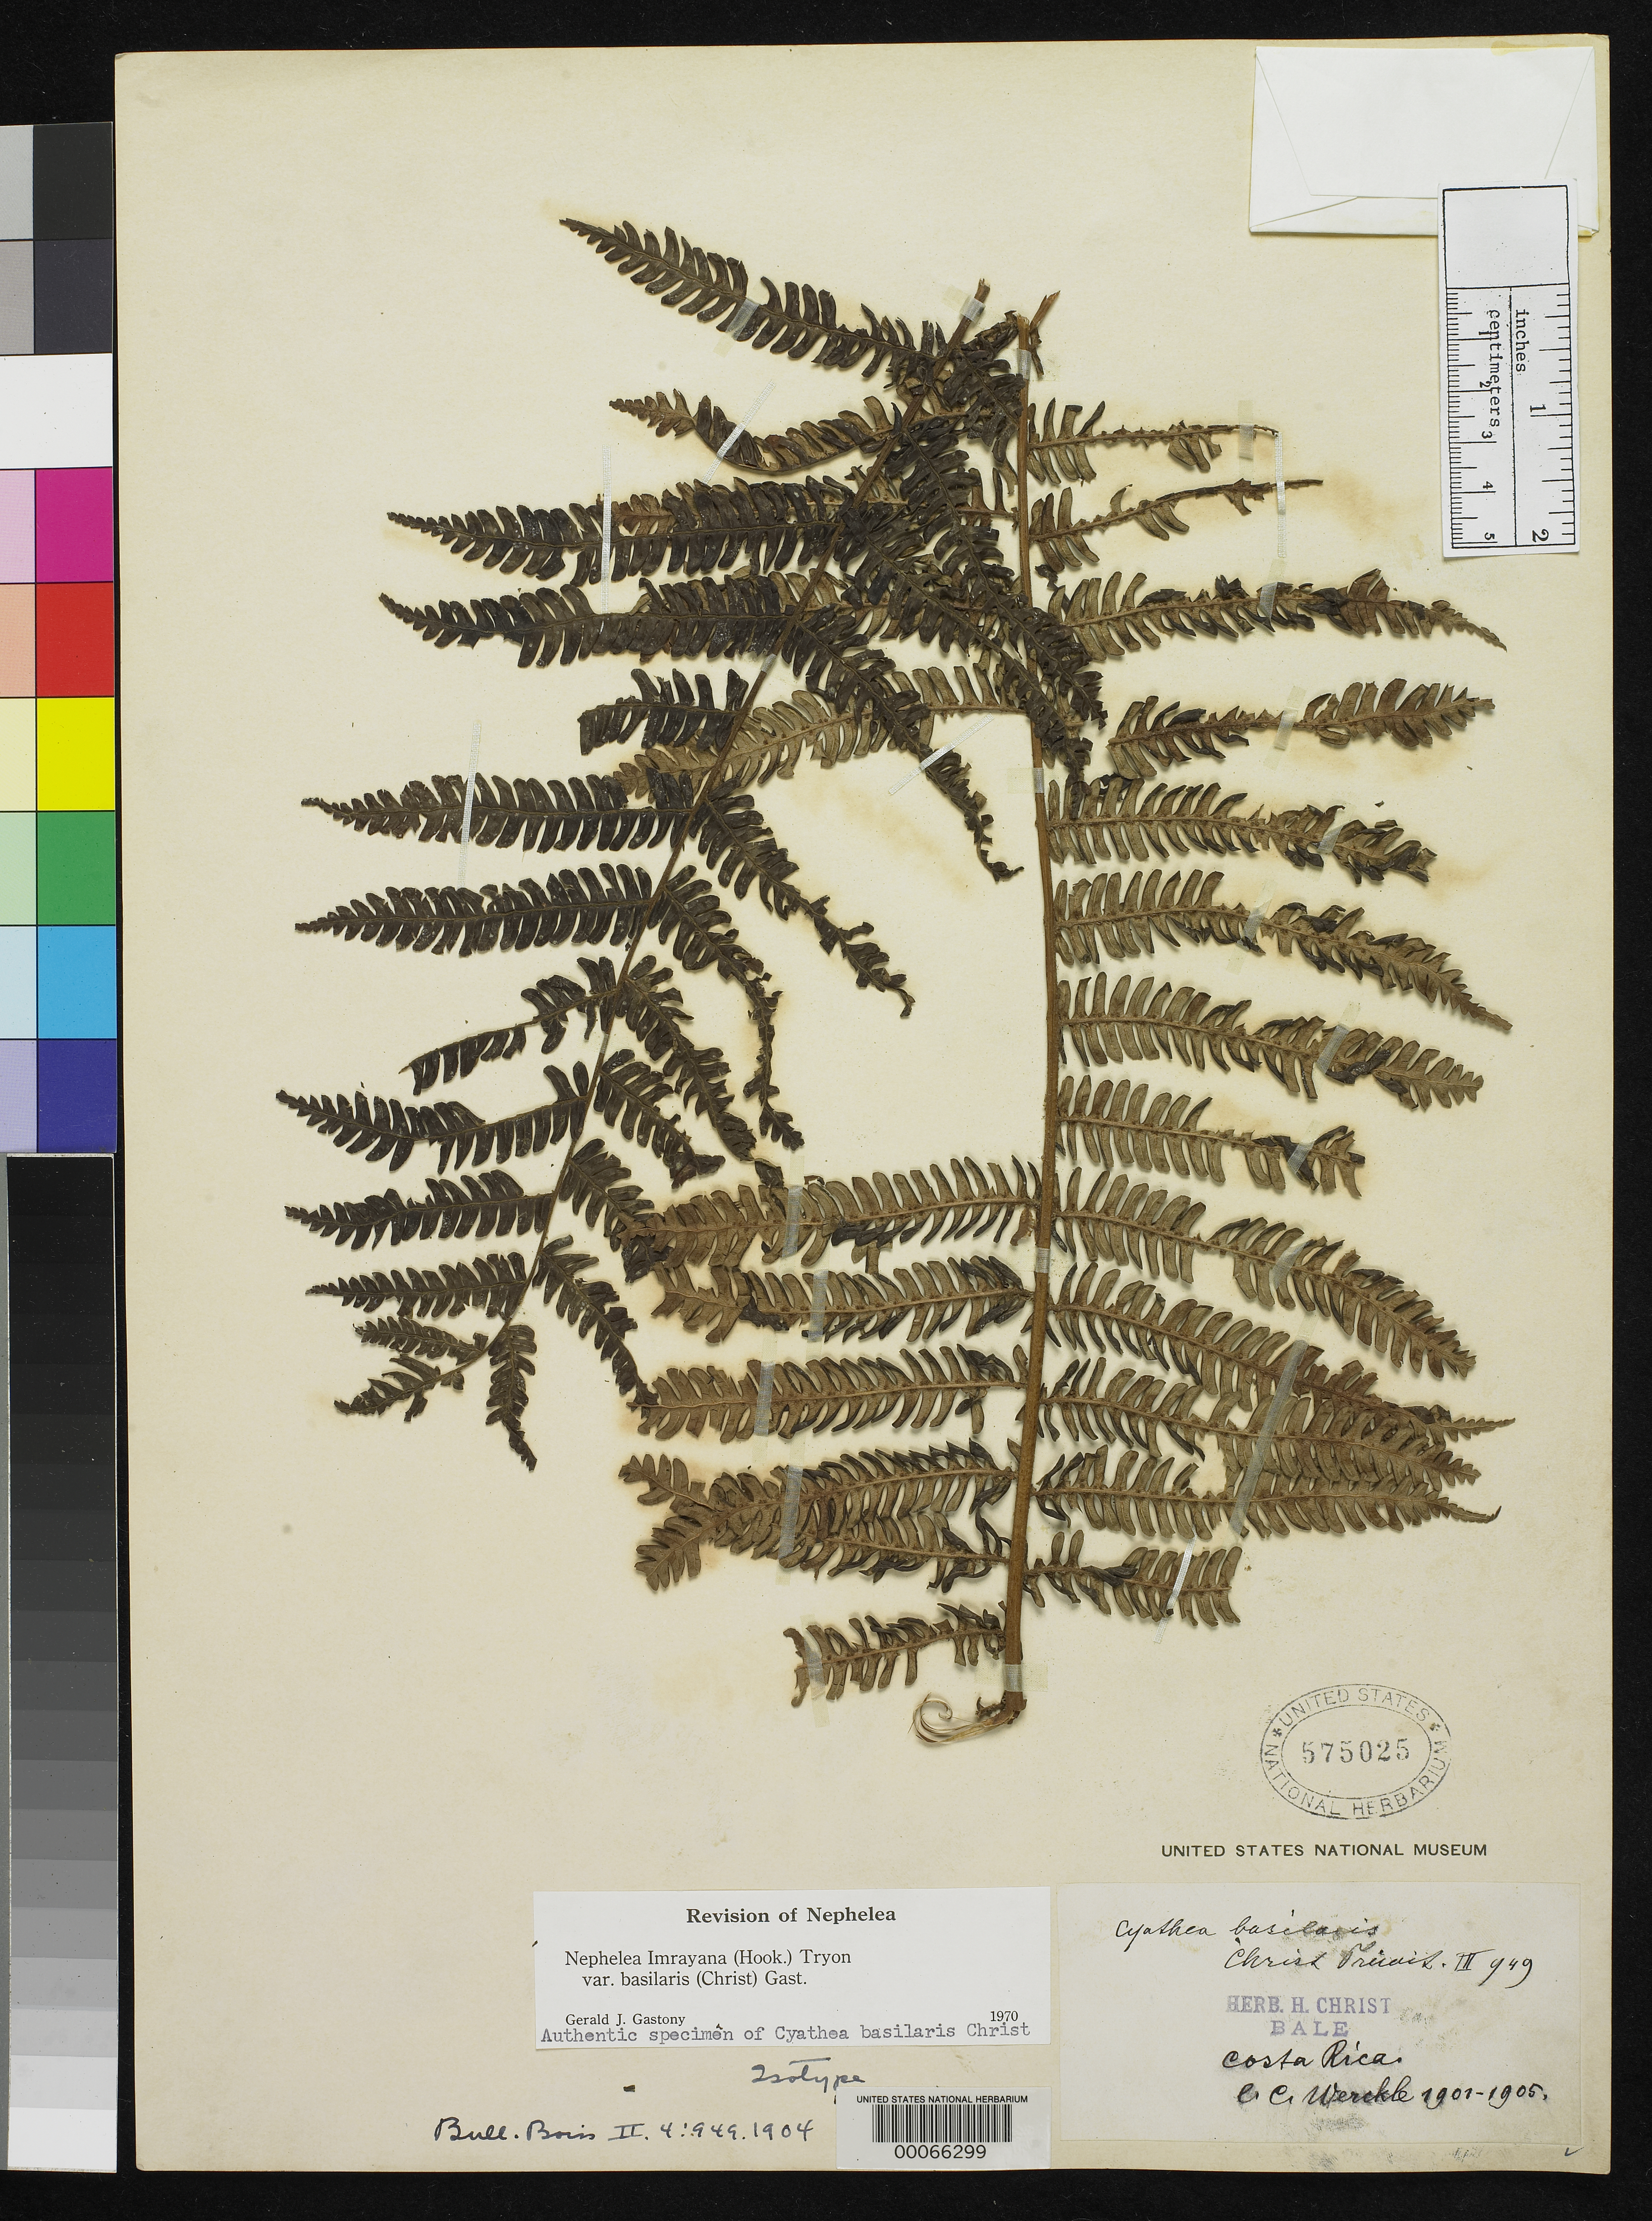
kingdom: Plantae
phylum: Tracheophyta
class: Polypodiopsida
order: Cyatheales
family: Cyatheaceae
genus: Cyathea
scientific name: Cyathea basilaris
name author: Christ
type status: Type Collection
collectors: C. C Wercklé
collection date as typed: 1901 to -- --- 1905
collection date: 1901/1905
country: Costa Rica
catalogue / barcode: US 575025